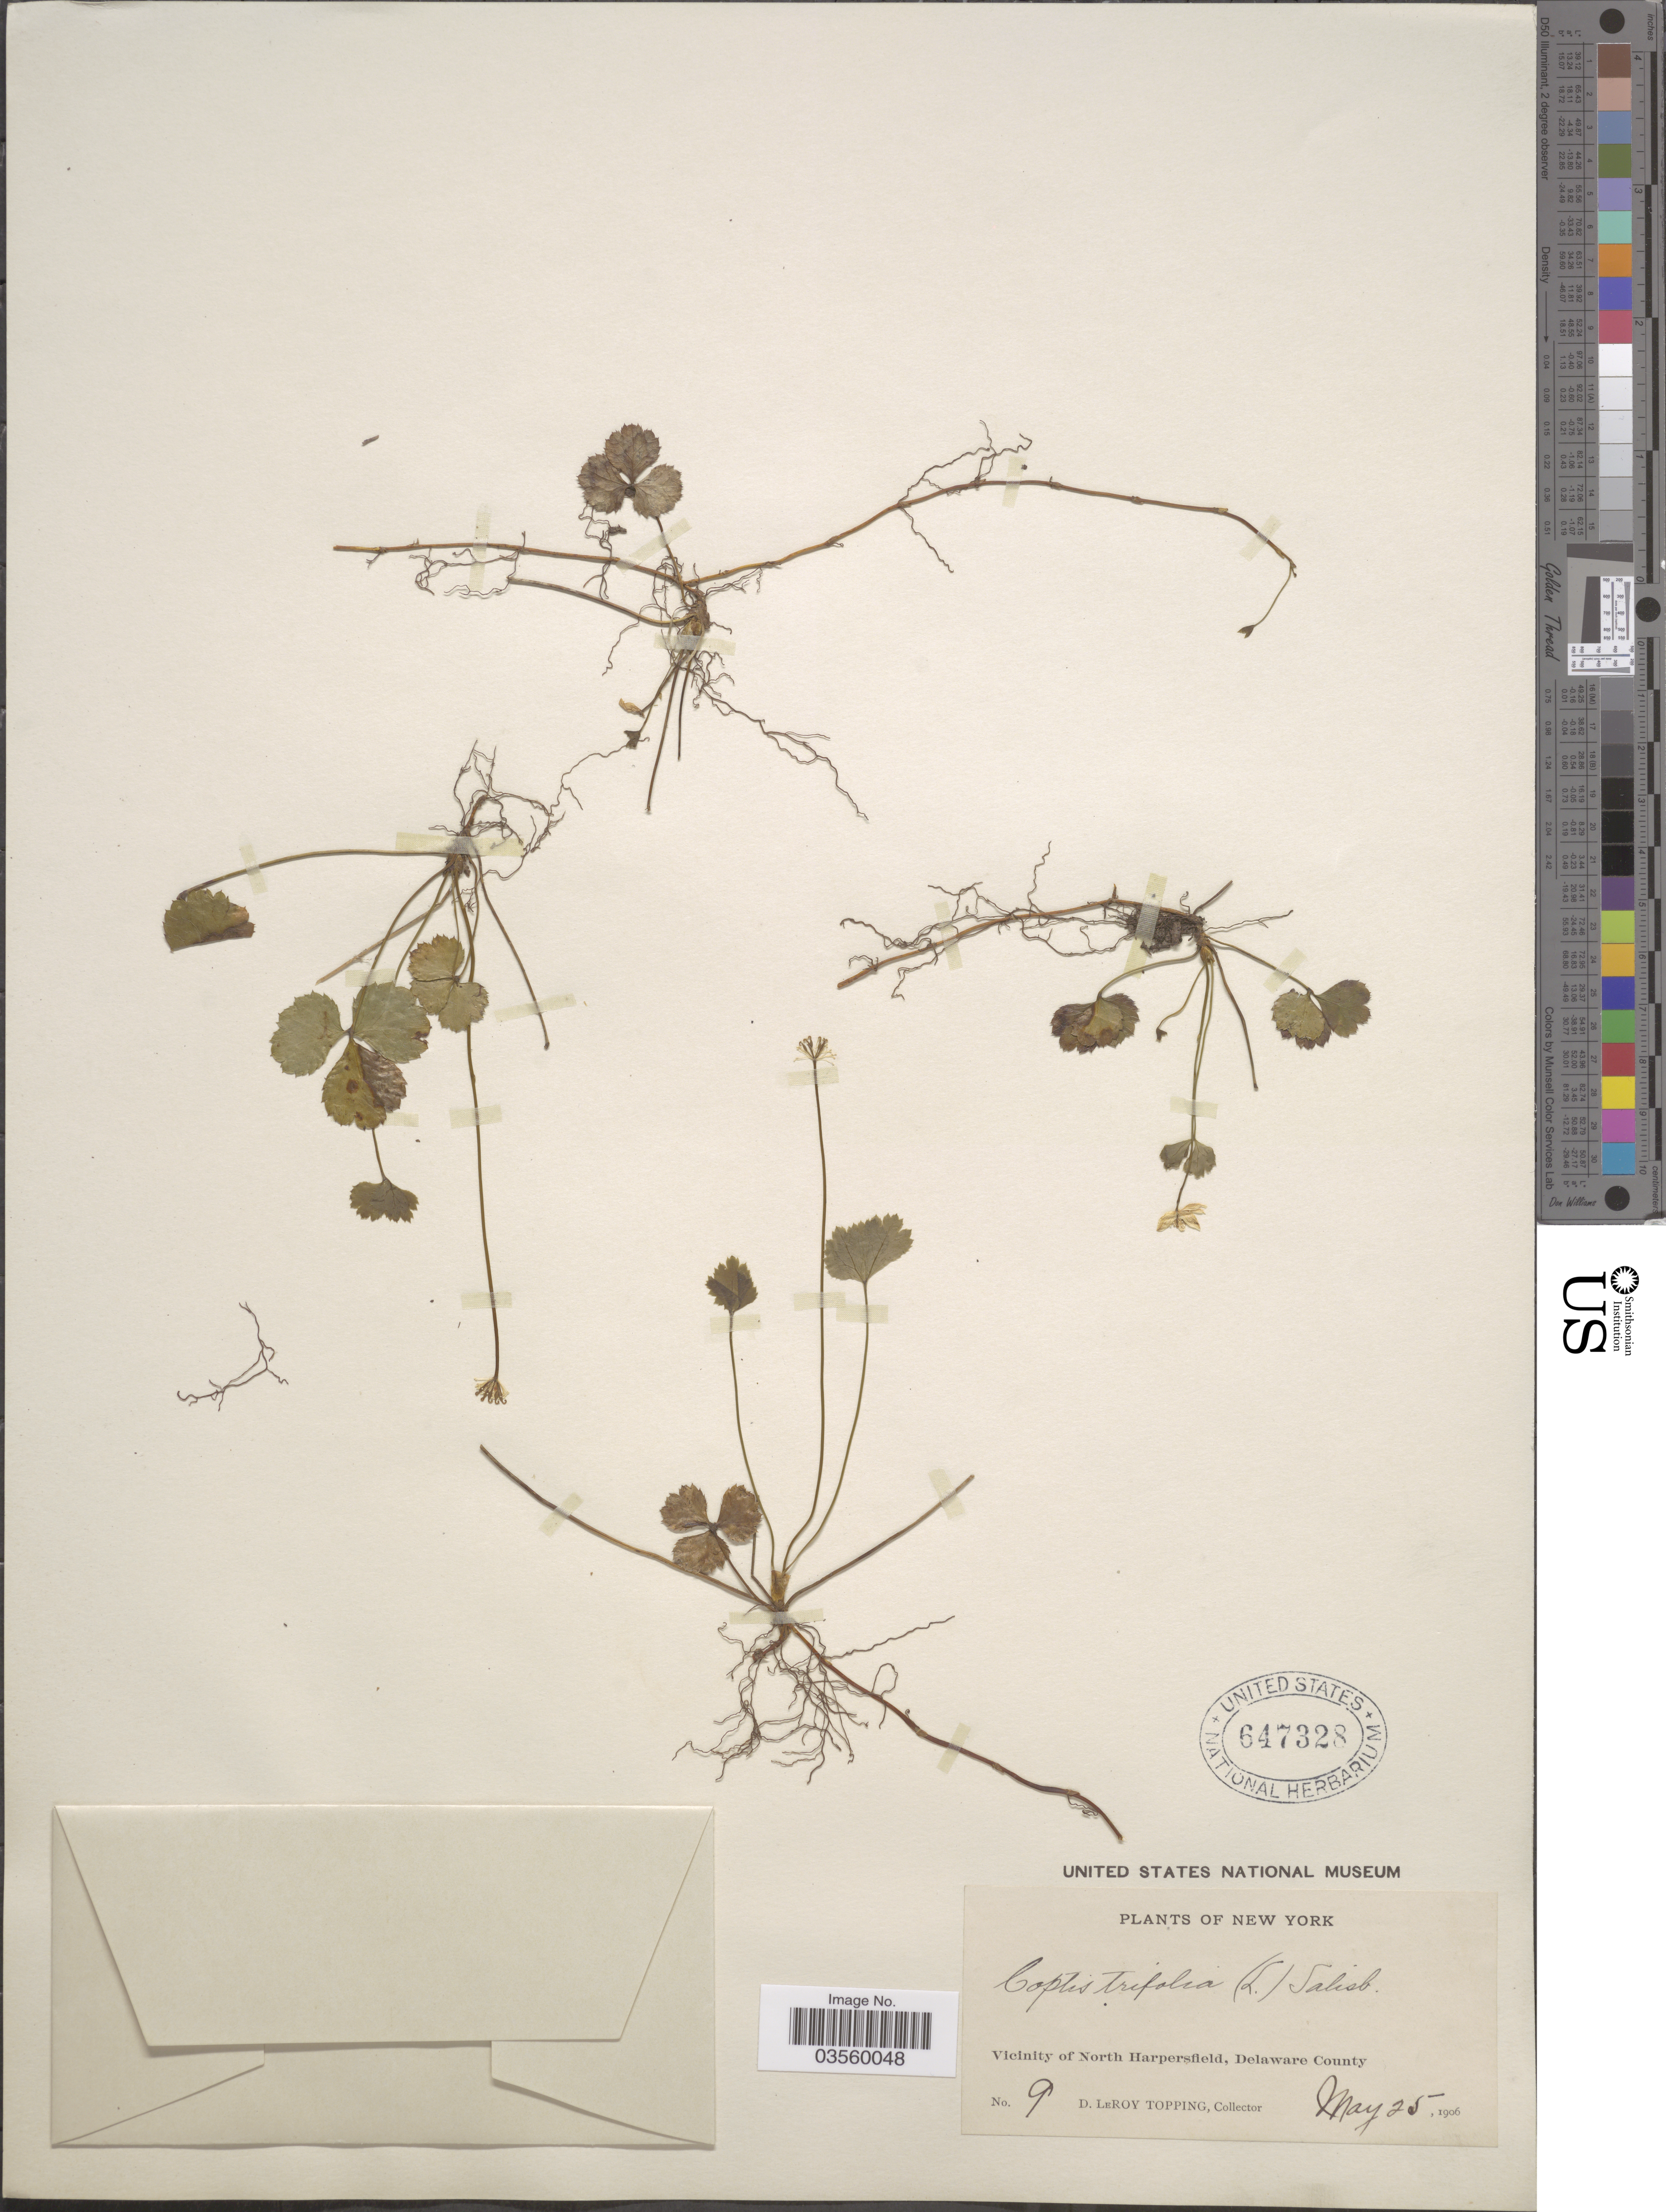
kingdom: Plantae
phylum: Tracheophyta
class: Magnoliopsida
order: Ranunculales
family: Ranunculaceae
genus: Coptis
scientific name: Coptis trifolia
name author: (L.) Salisb.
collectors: D. L. Topping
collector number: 9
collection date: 1906-05-25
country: United States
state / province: New York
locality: Vicinity of North Harpersfield, Delaware County.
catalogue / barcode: US 647328